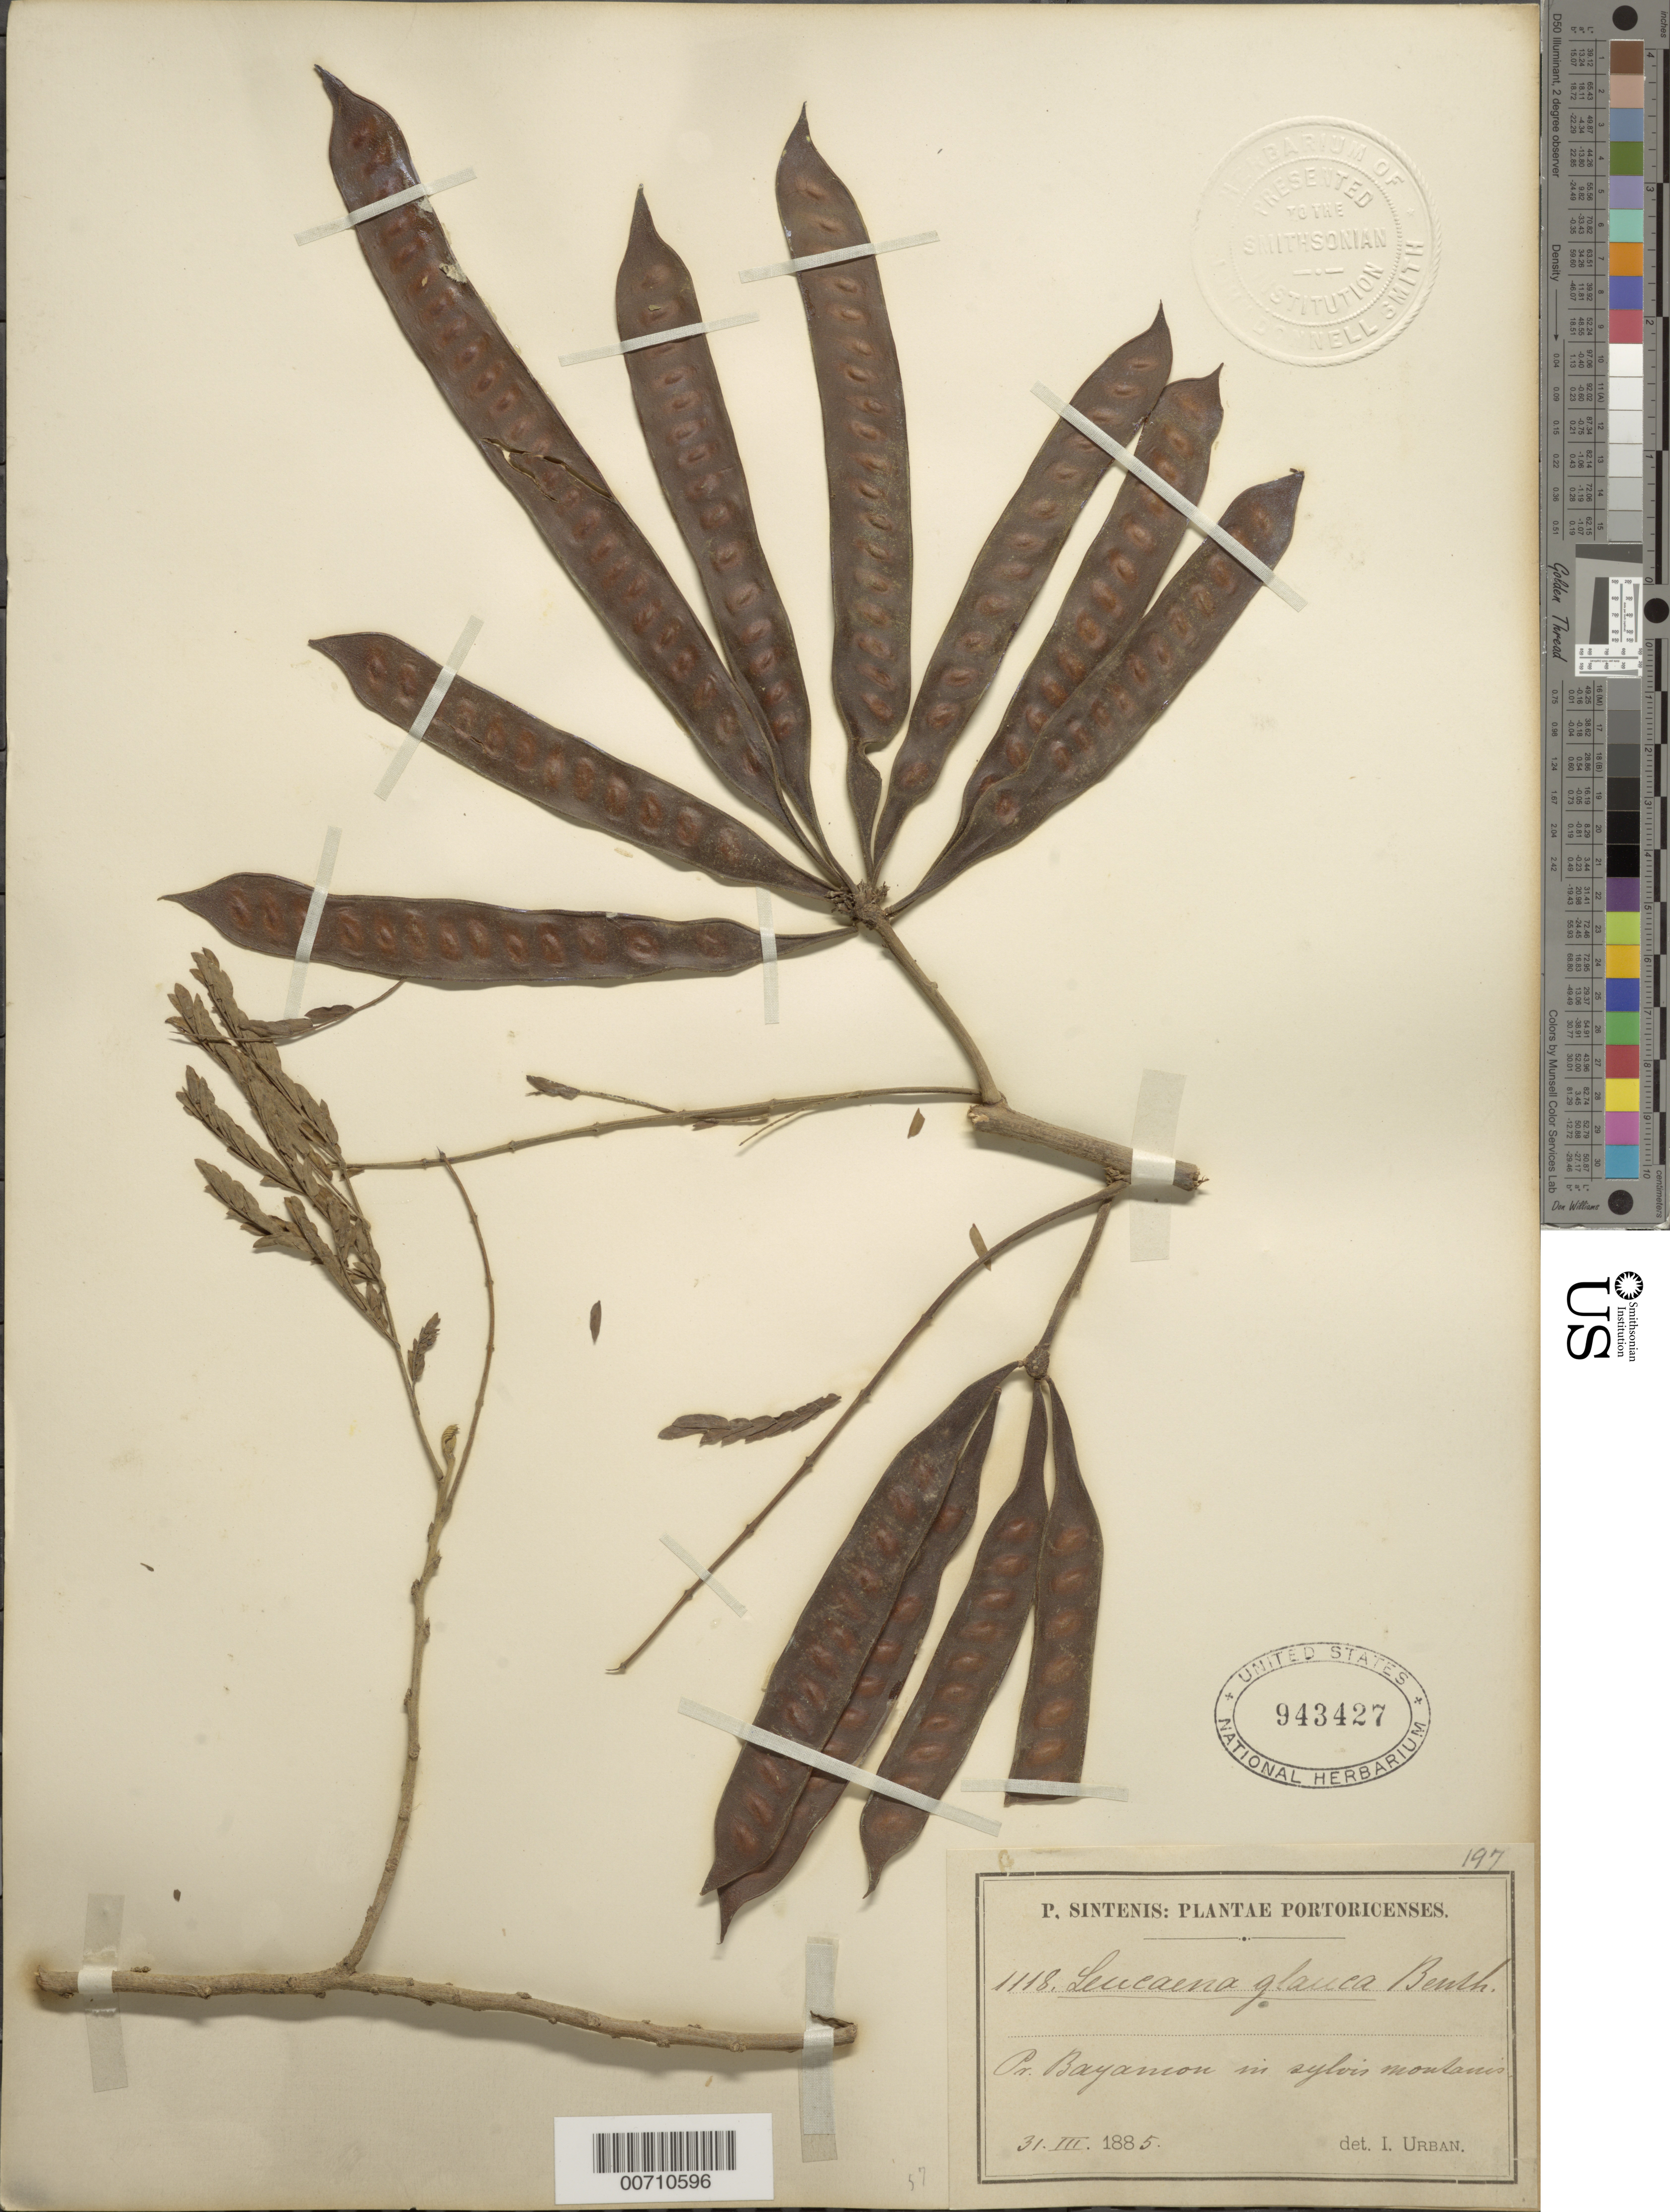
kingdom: Plantae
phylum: Tracheophyta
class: Magnoliopsida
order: Fabales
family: Fabaceae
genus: Leucaena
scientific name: Leucaena leucocephala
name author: (Lam.) de Wit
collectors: P. Sintenis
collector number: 1118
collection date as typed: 31 Mar 1885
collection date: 1885-03-31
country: Puerto Rico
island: Greater Antilles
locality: Pr. Bayamon in sylvis montanis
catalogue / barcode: US 943427